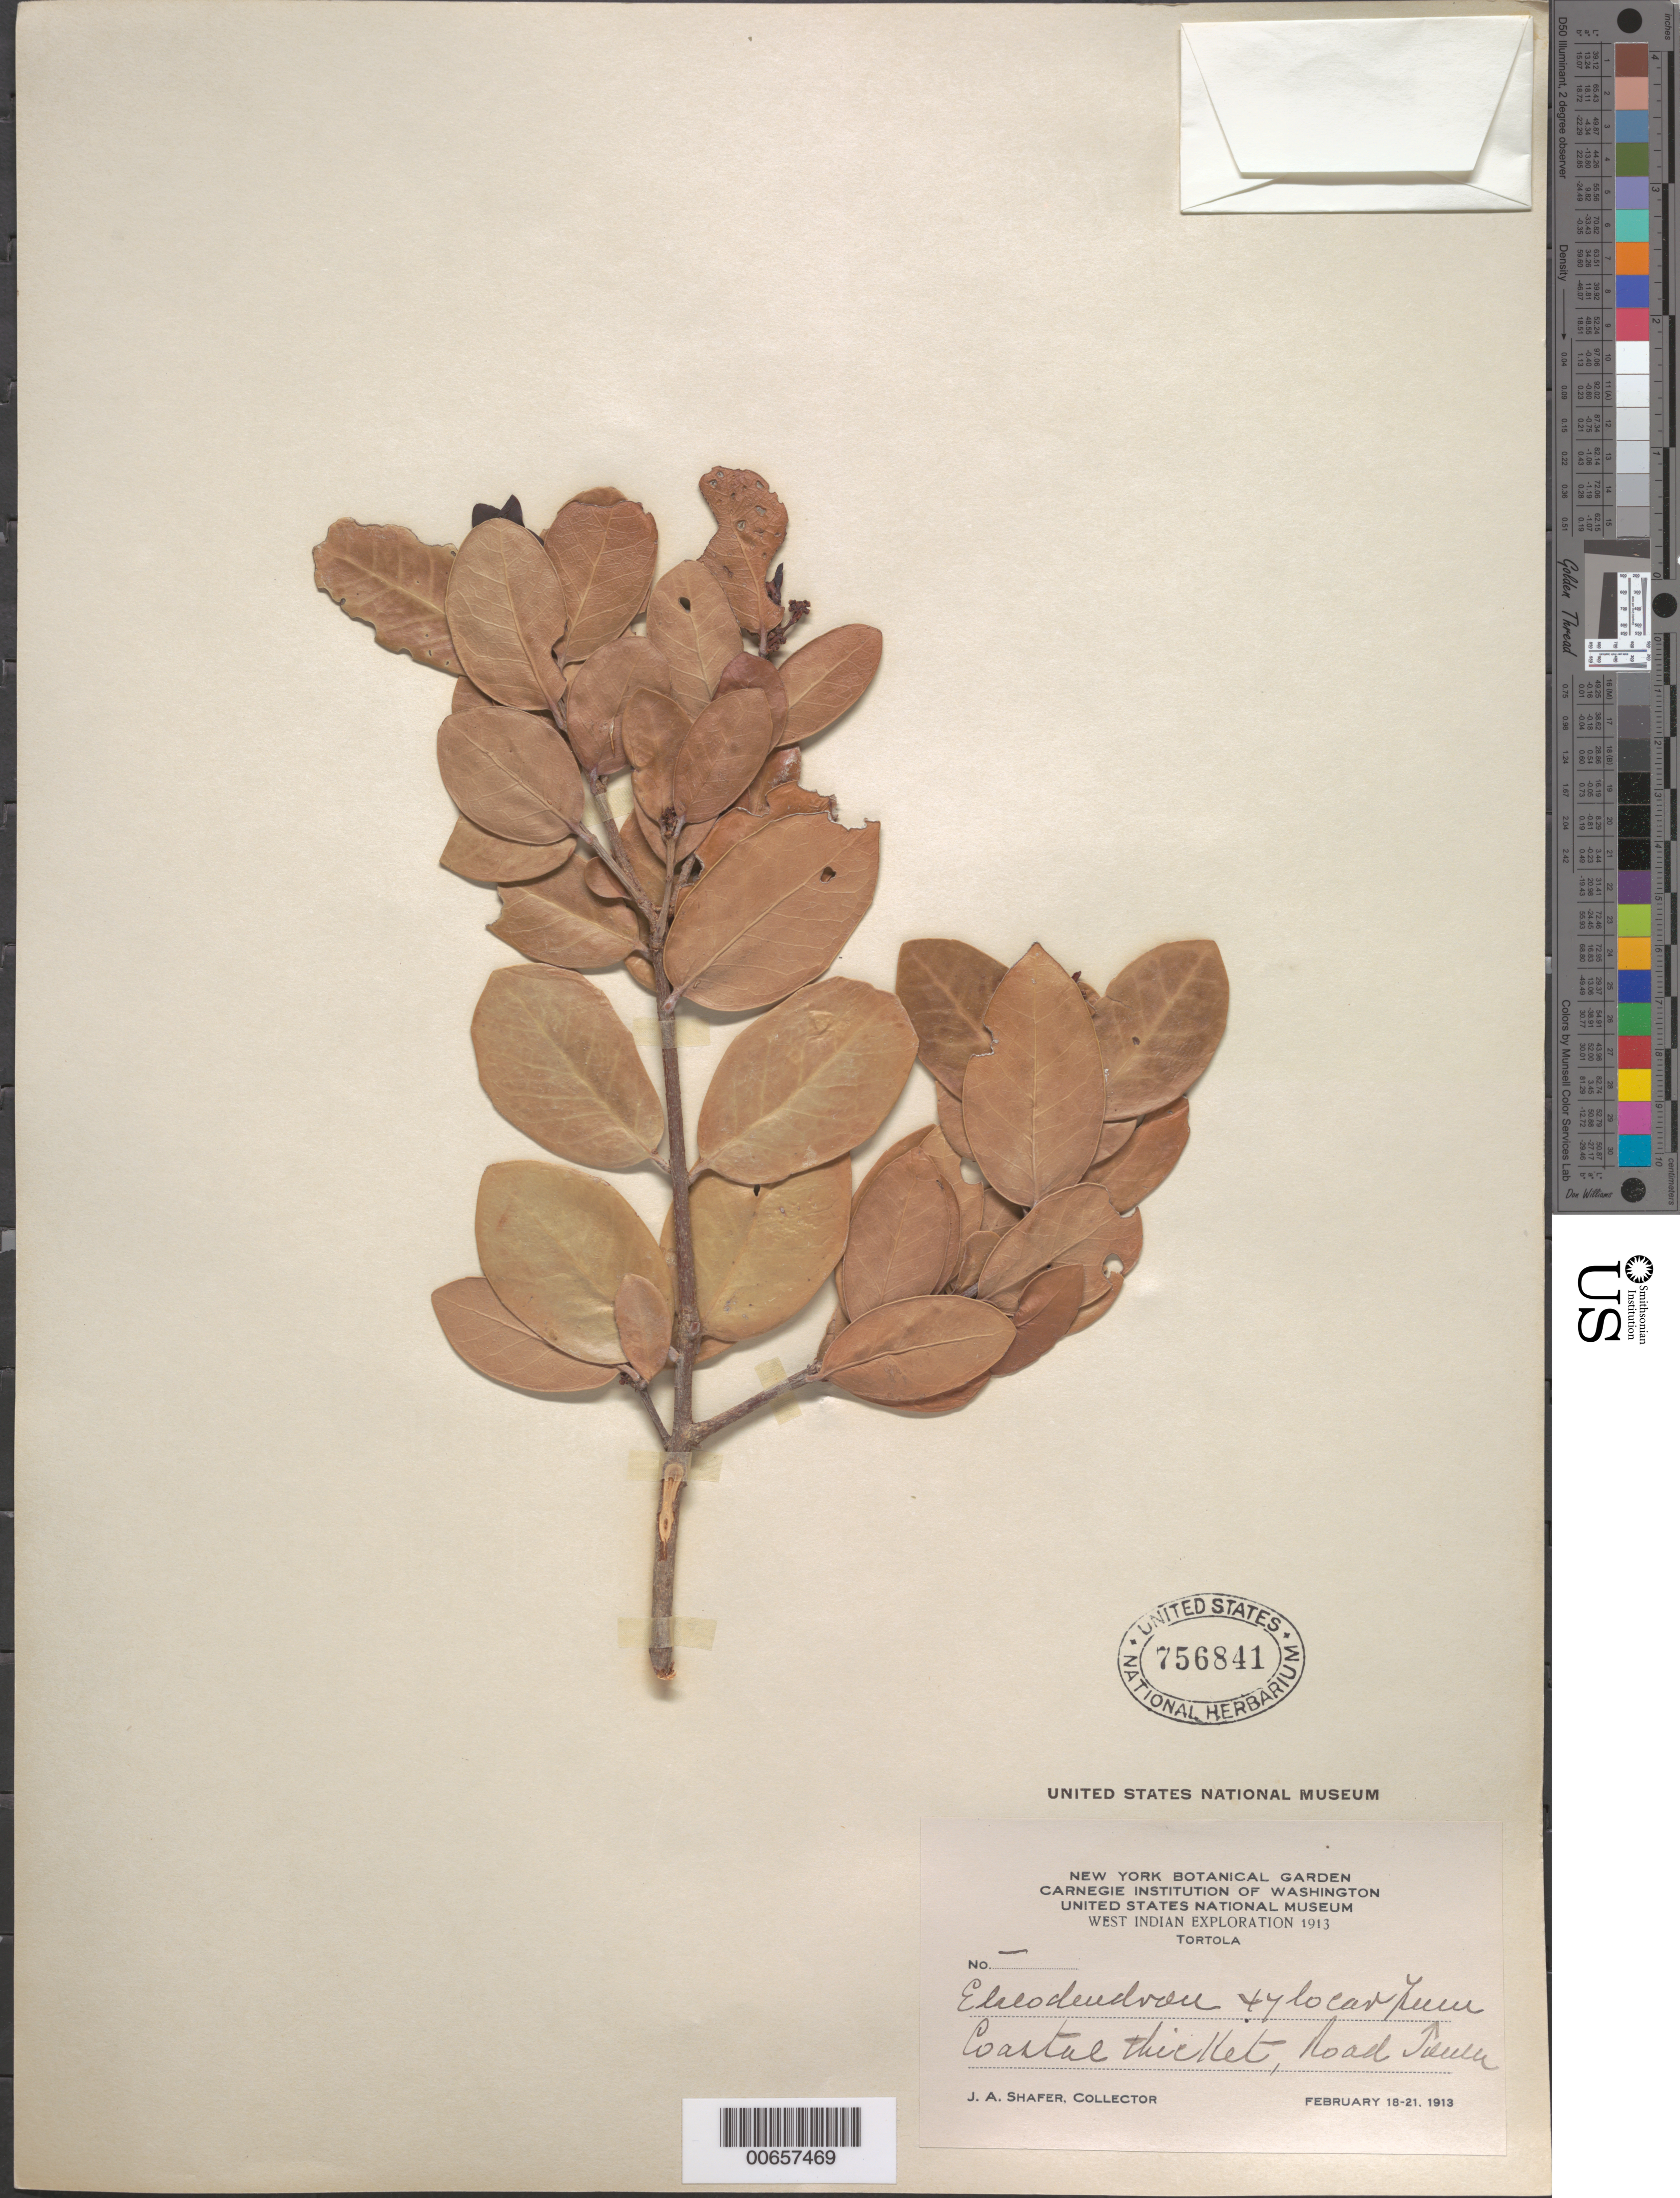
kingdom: Plantae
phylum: Tracheophyta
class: Magnoliopsida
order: Celastrales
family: Celastraceae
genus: Elaeodendron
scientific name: Elaeodendron xylocarpum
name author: (Vent.) DC.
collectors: J. A. Shafer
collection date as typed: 18 Feb 1913 to 21 Feb 1913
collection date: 1913-02-18/1913-02-21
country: British Virgin Islands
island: Tortola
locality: Road Town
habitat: Coastal thicket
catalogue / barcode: US 756841